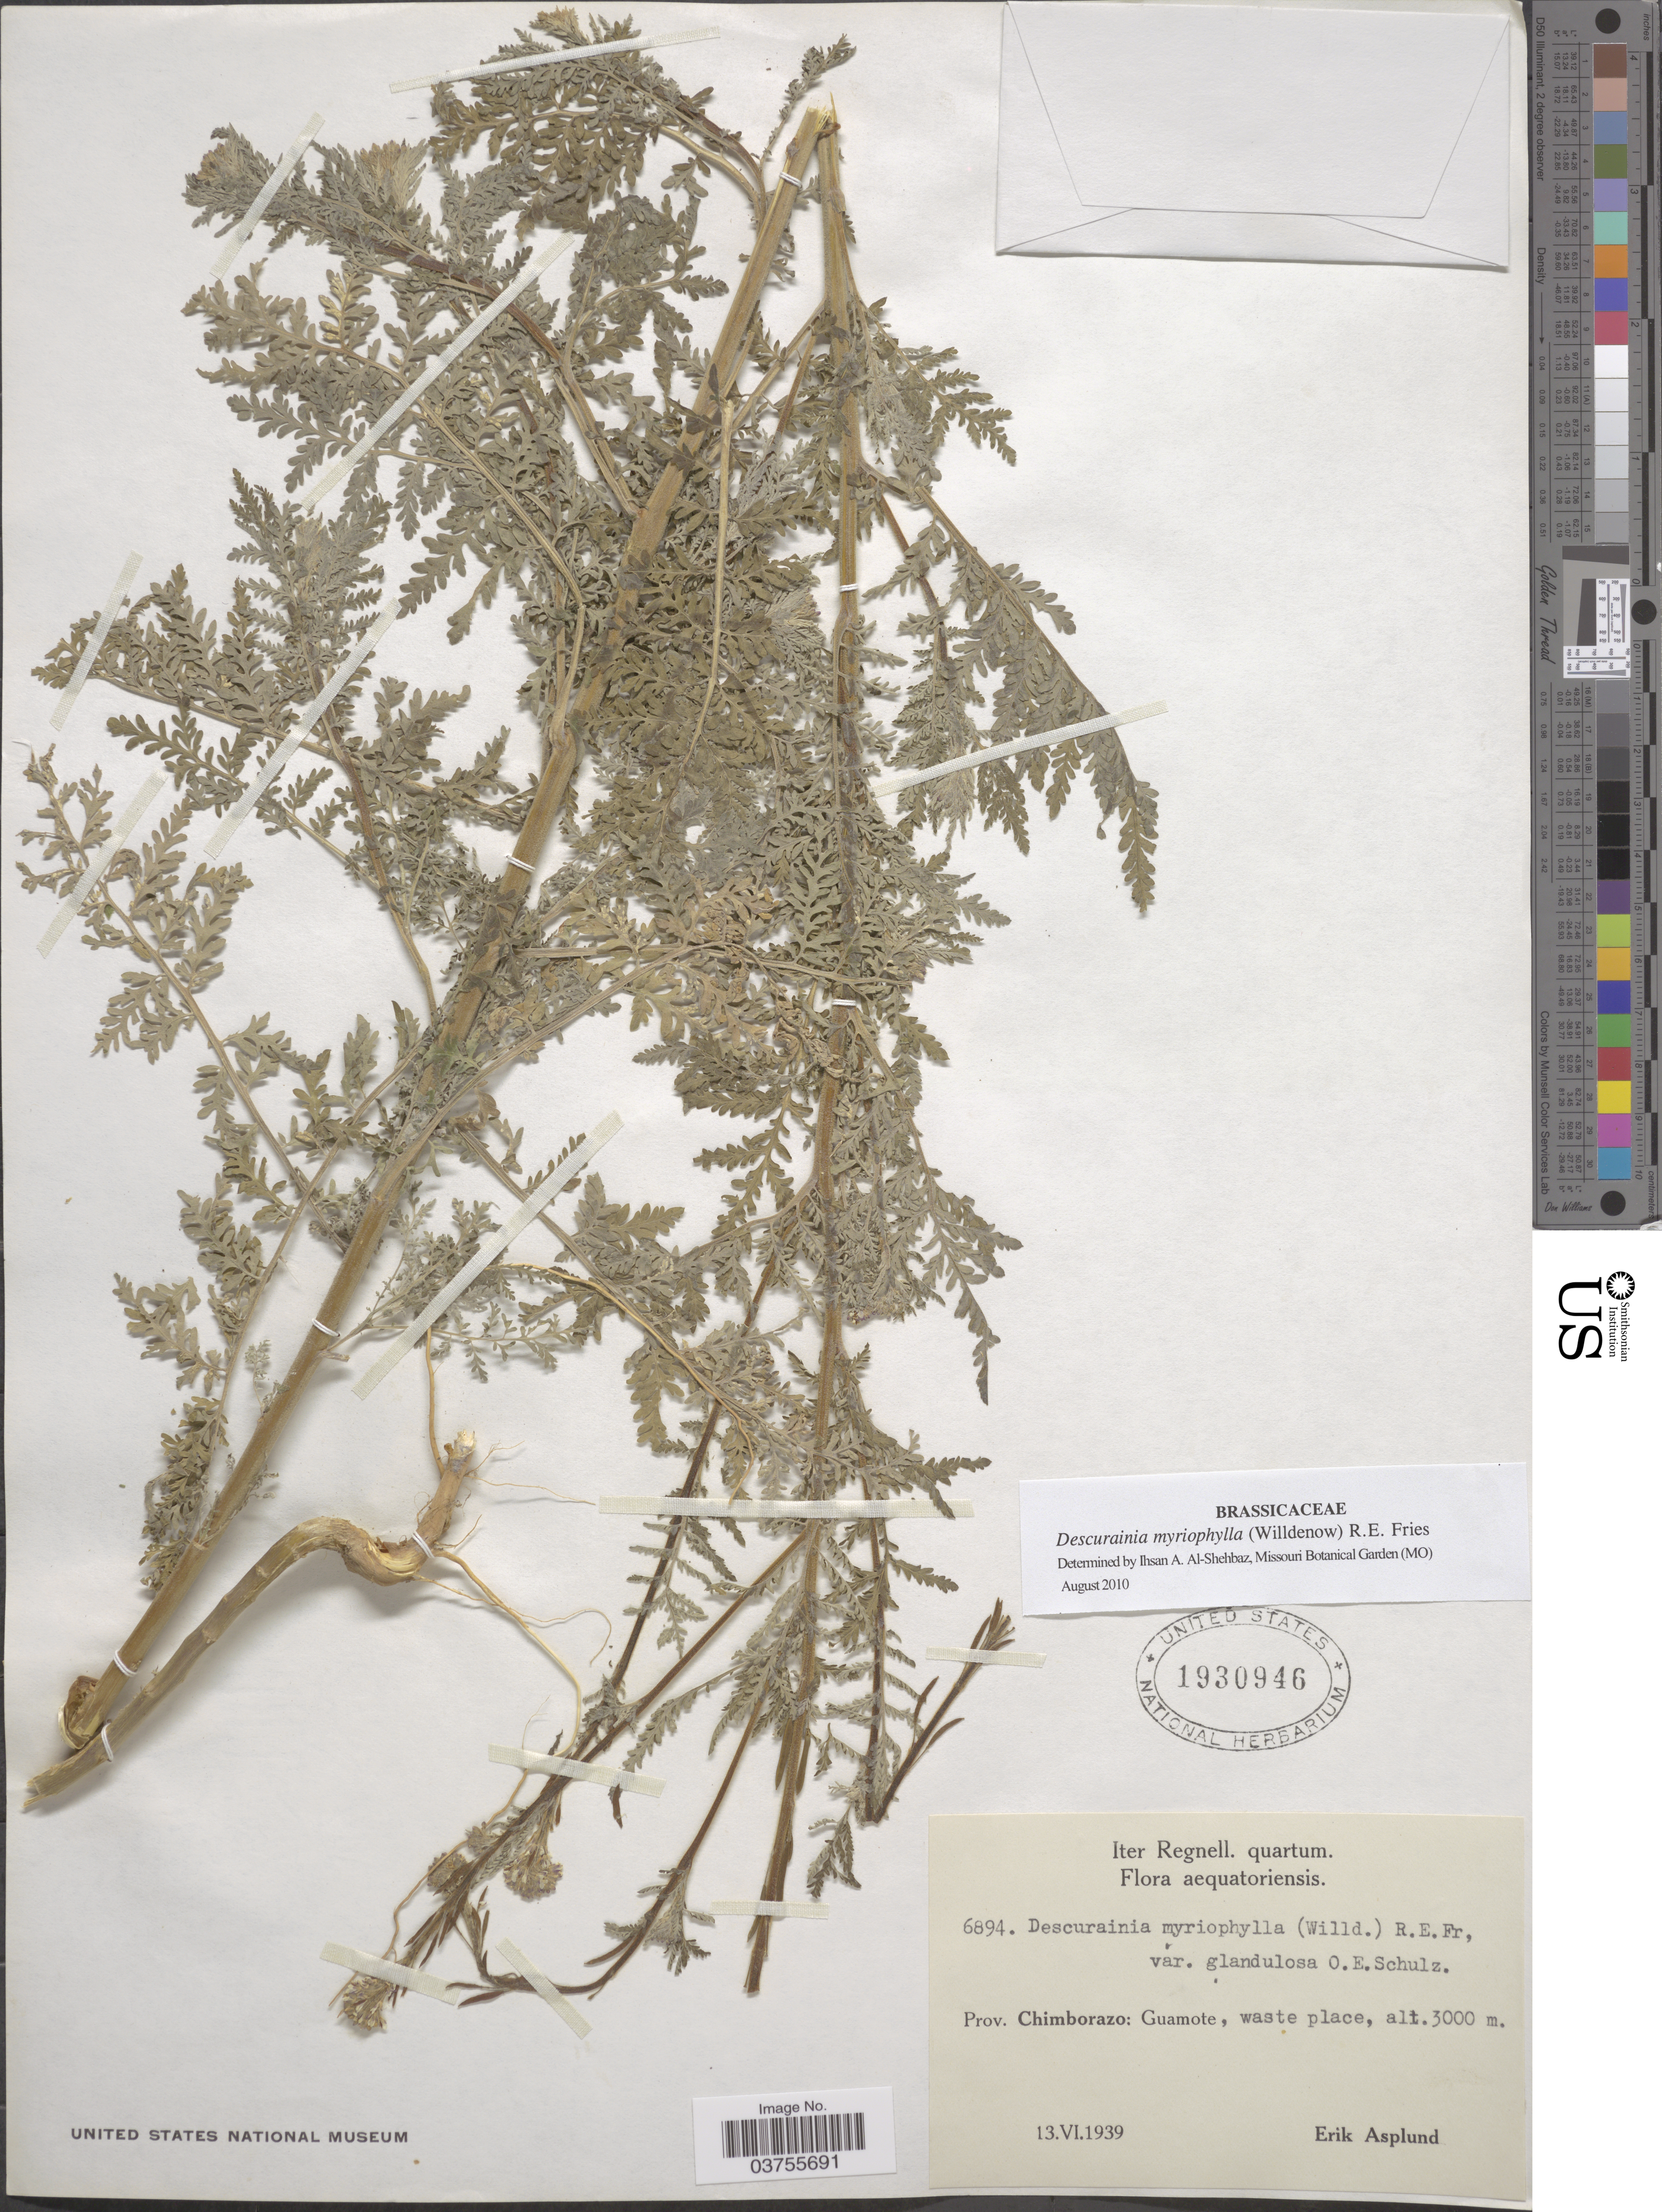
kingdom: Plantae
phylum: Tracheophyta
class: Magnoliopsida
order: Brassicales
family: Brassicaceae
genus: Descurainia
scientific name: Descurainia myriophylla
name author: (Willd.) R.E. Fr.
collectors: E. Asplund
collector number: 6894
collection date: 1939-06-13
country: Ecuador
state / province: Chimborazo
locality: Guamote, waste place.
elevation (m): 3000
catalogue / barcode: US 1930946